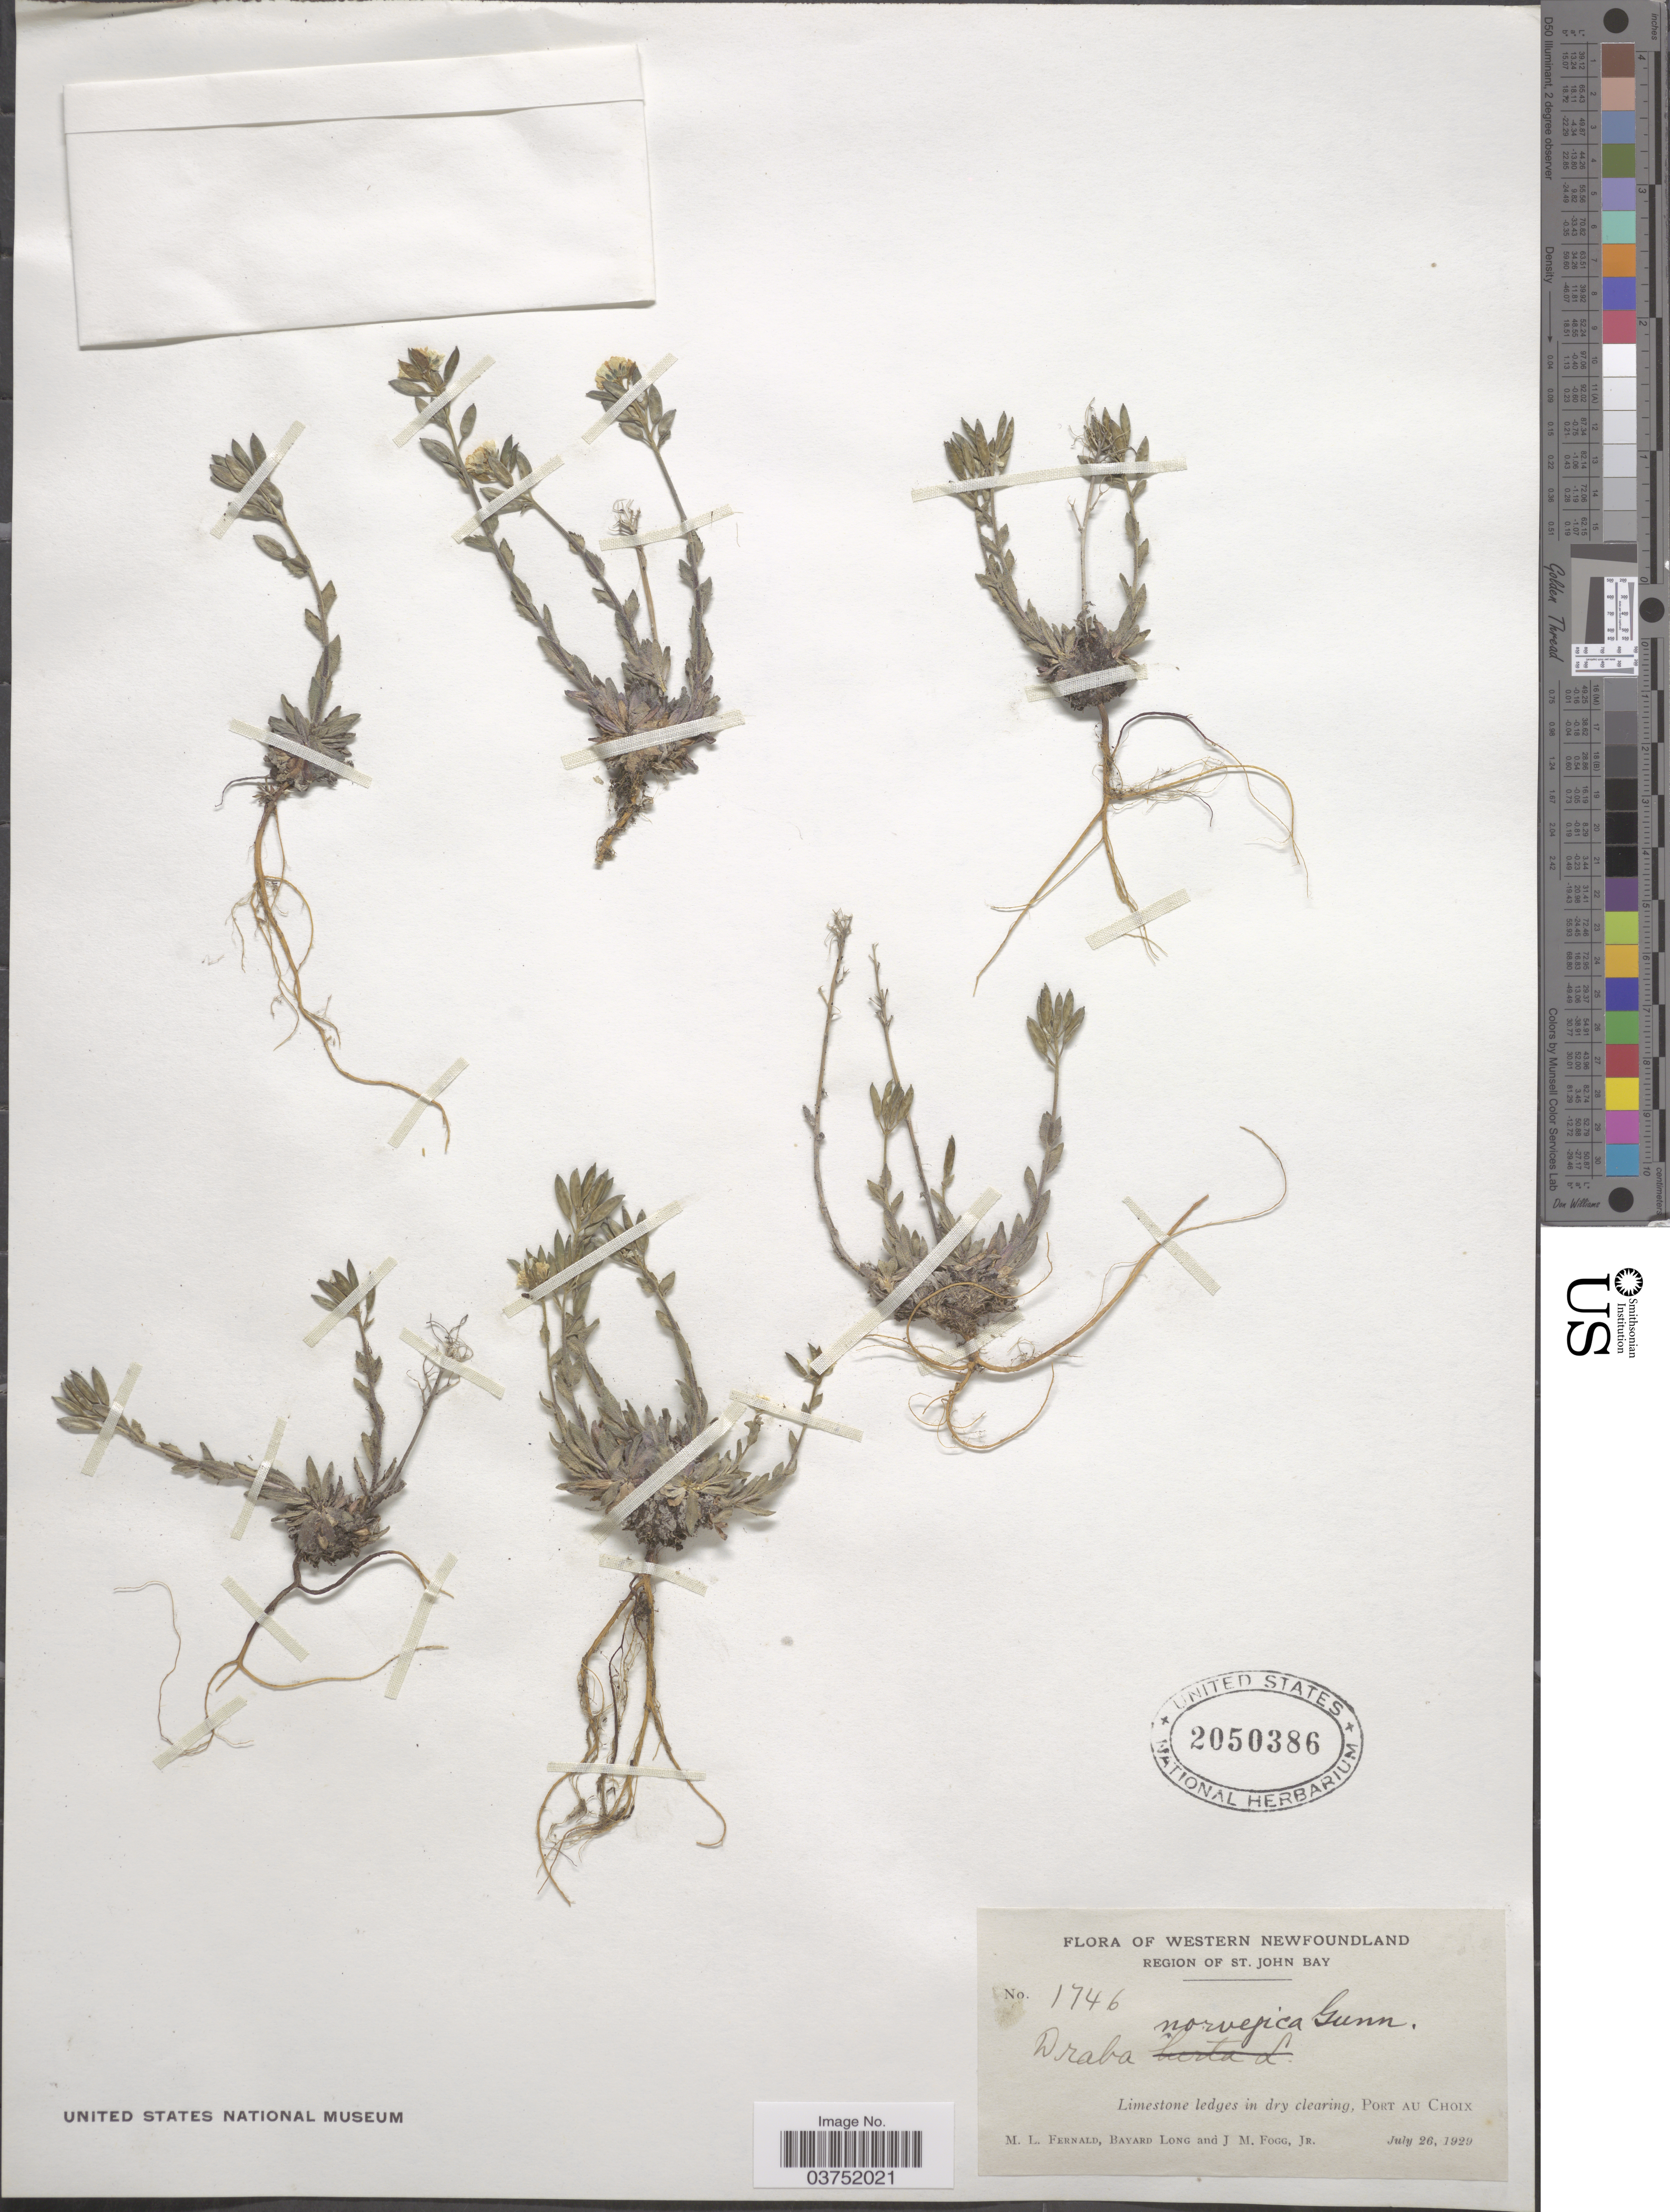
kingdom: Plantae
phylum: Tracheophyta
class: Magnoliopsida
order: Brassicales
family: Brassicaceae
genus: Draba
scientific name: Draba norvegica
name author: Gunnerus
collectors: M. L. Fernald, B. Long & J. Fogg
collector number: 1746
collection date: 1929-07-26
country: Canada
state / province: Newfoundland and Labrador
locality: Western Newfoundland. Region of St. John Bay. Limestone ledges in dry clearing, Port Au Choix.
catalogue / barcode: US 2050386